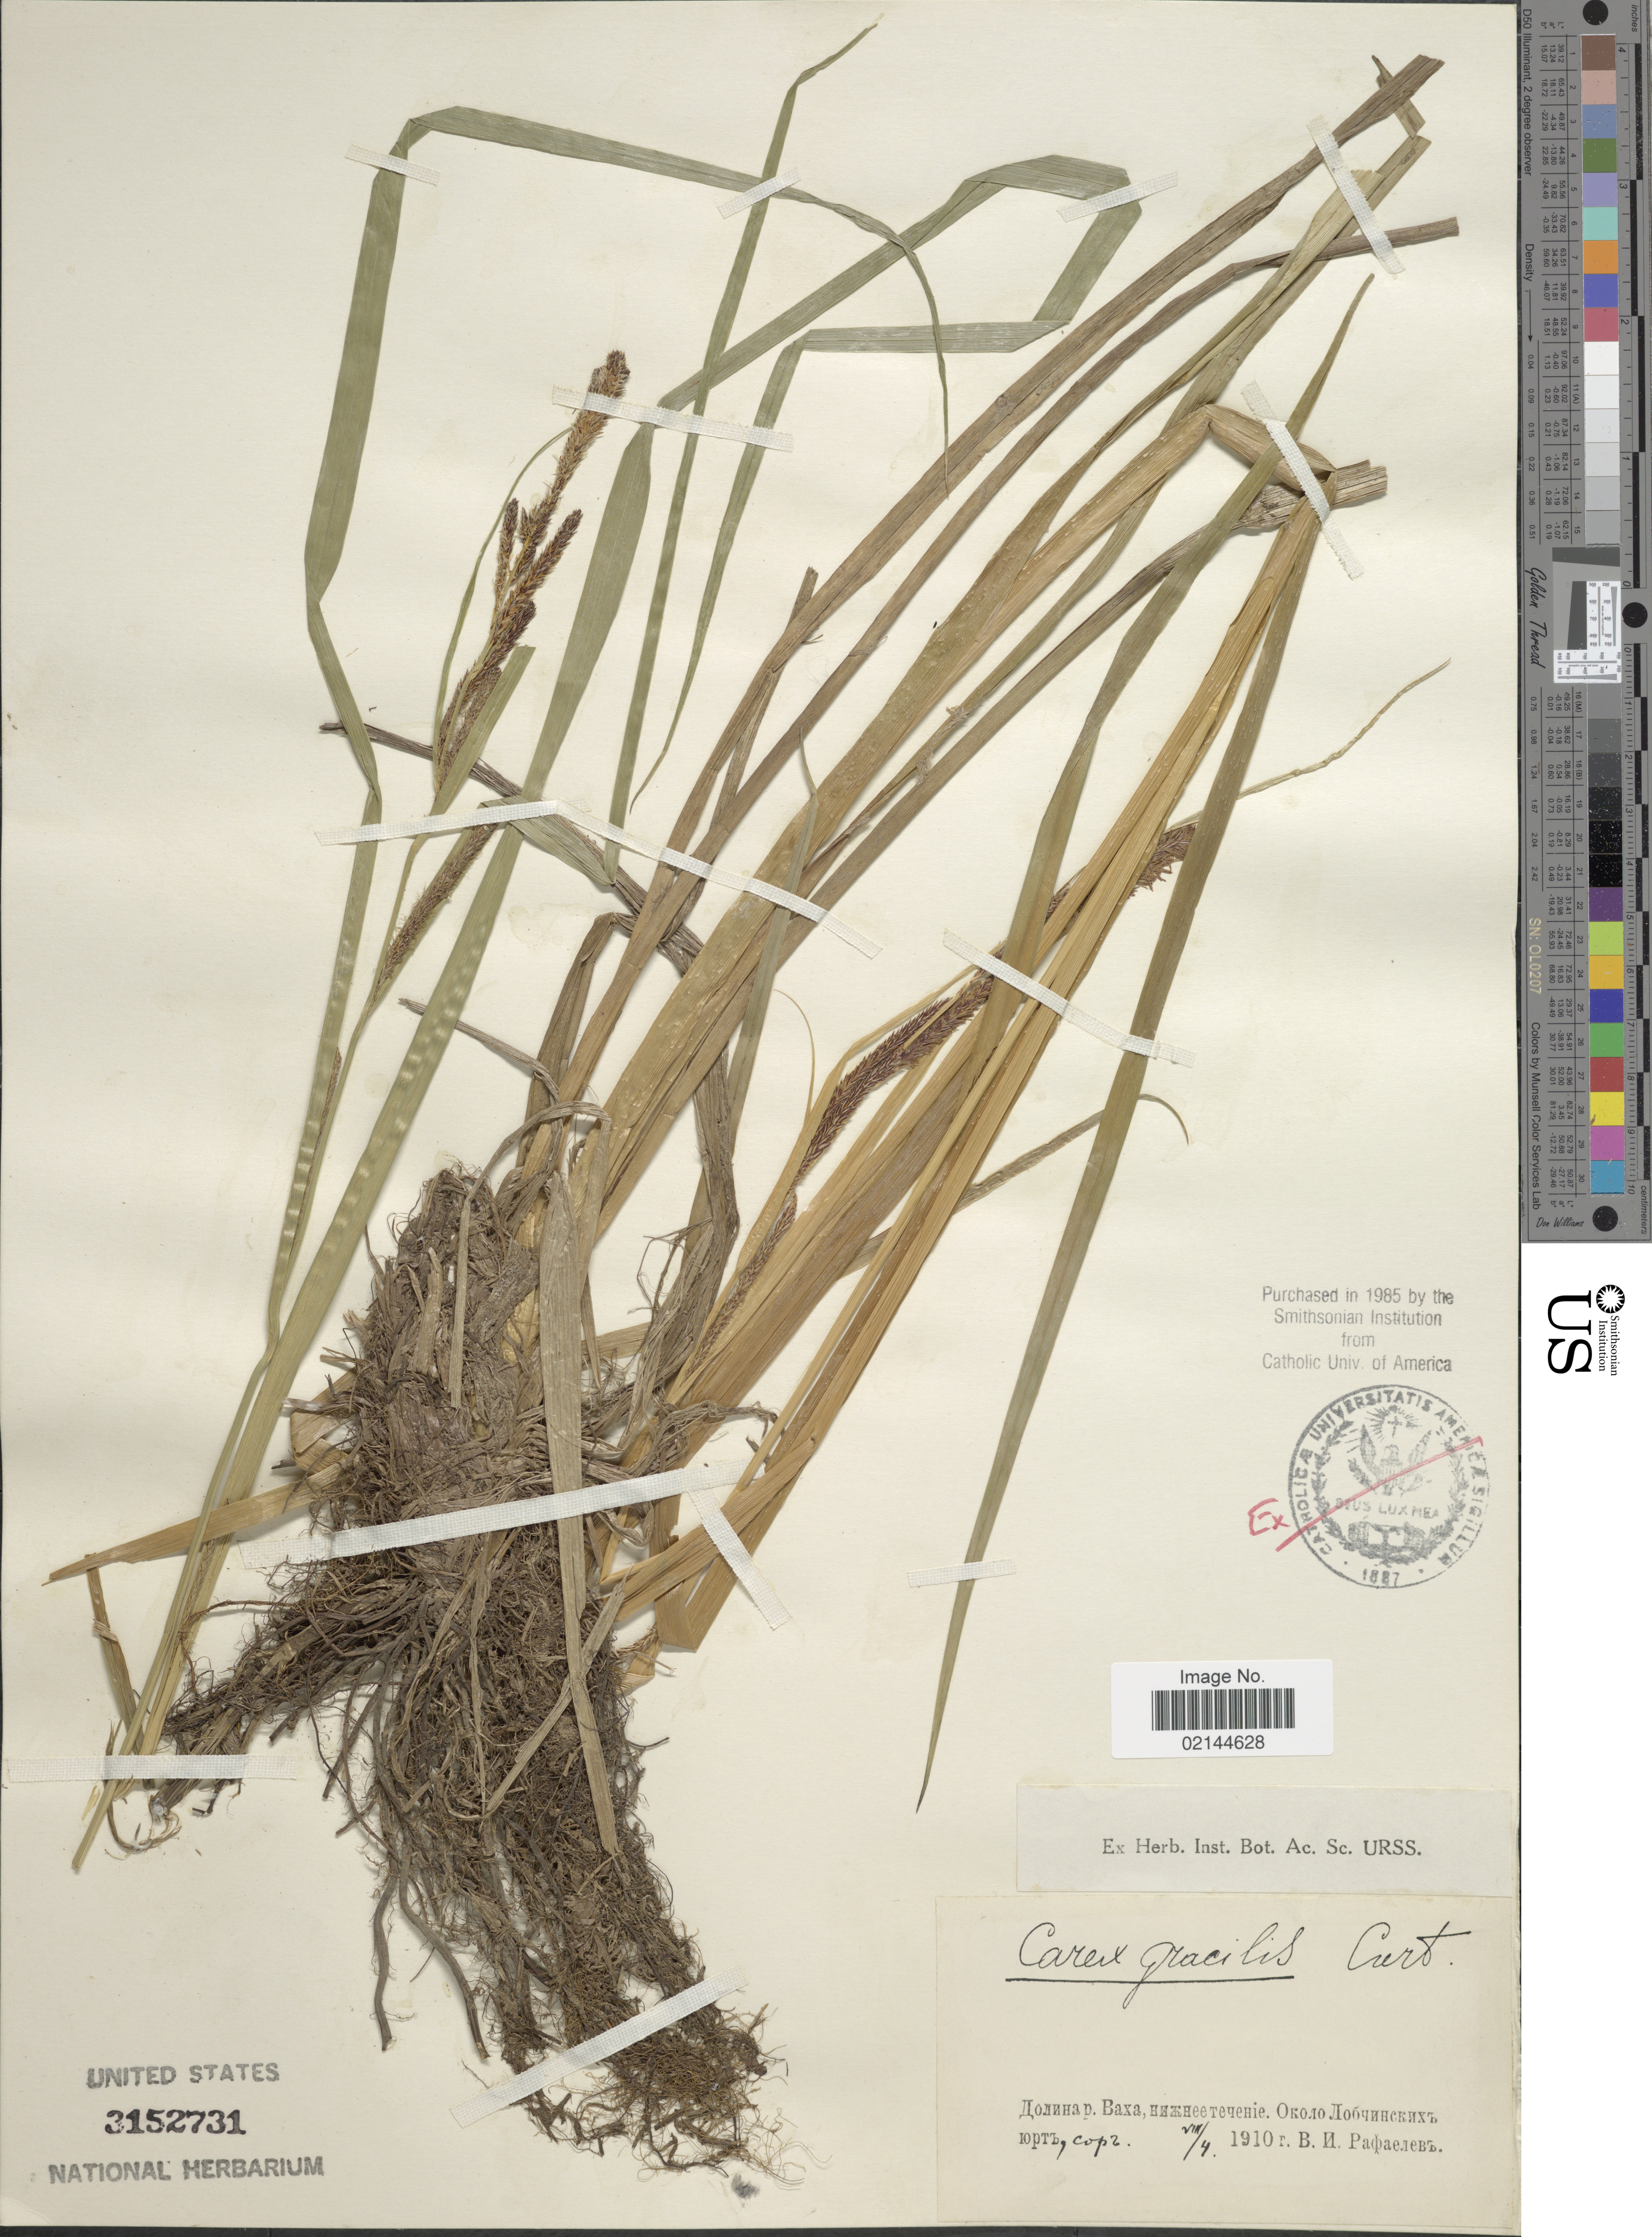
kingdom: Plantae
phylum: Tracheophyta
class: Liliopsida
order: Poales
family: Cyperaceae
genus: Carex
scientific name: Carex acuta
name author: L.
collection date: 1910-08-04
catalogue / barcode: US 3152731